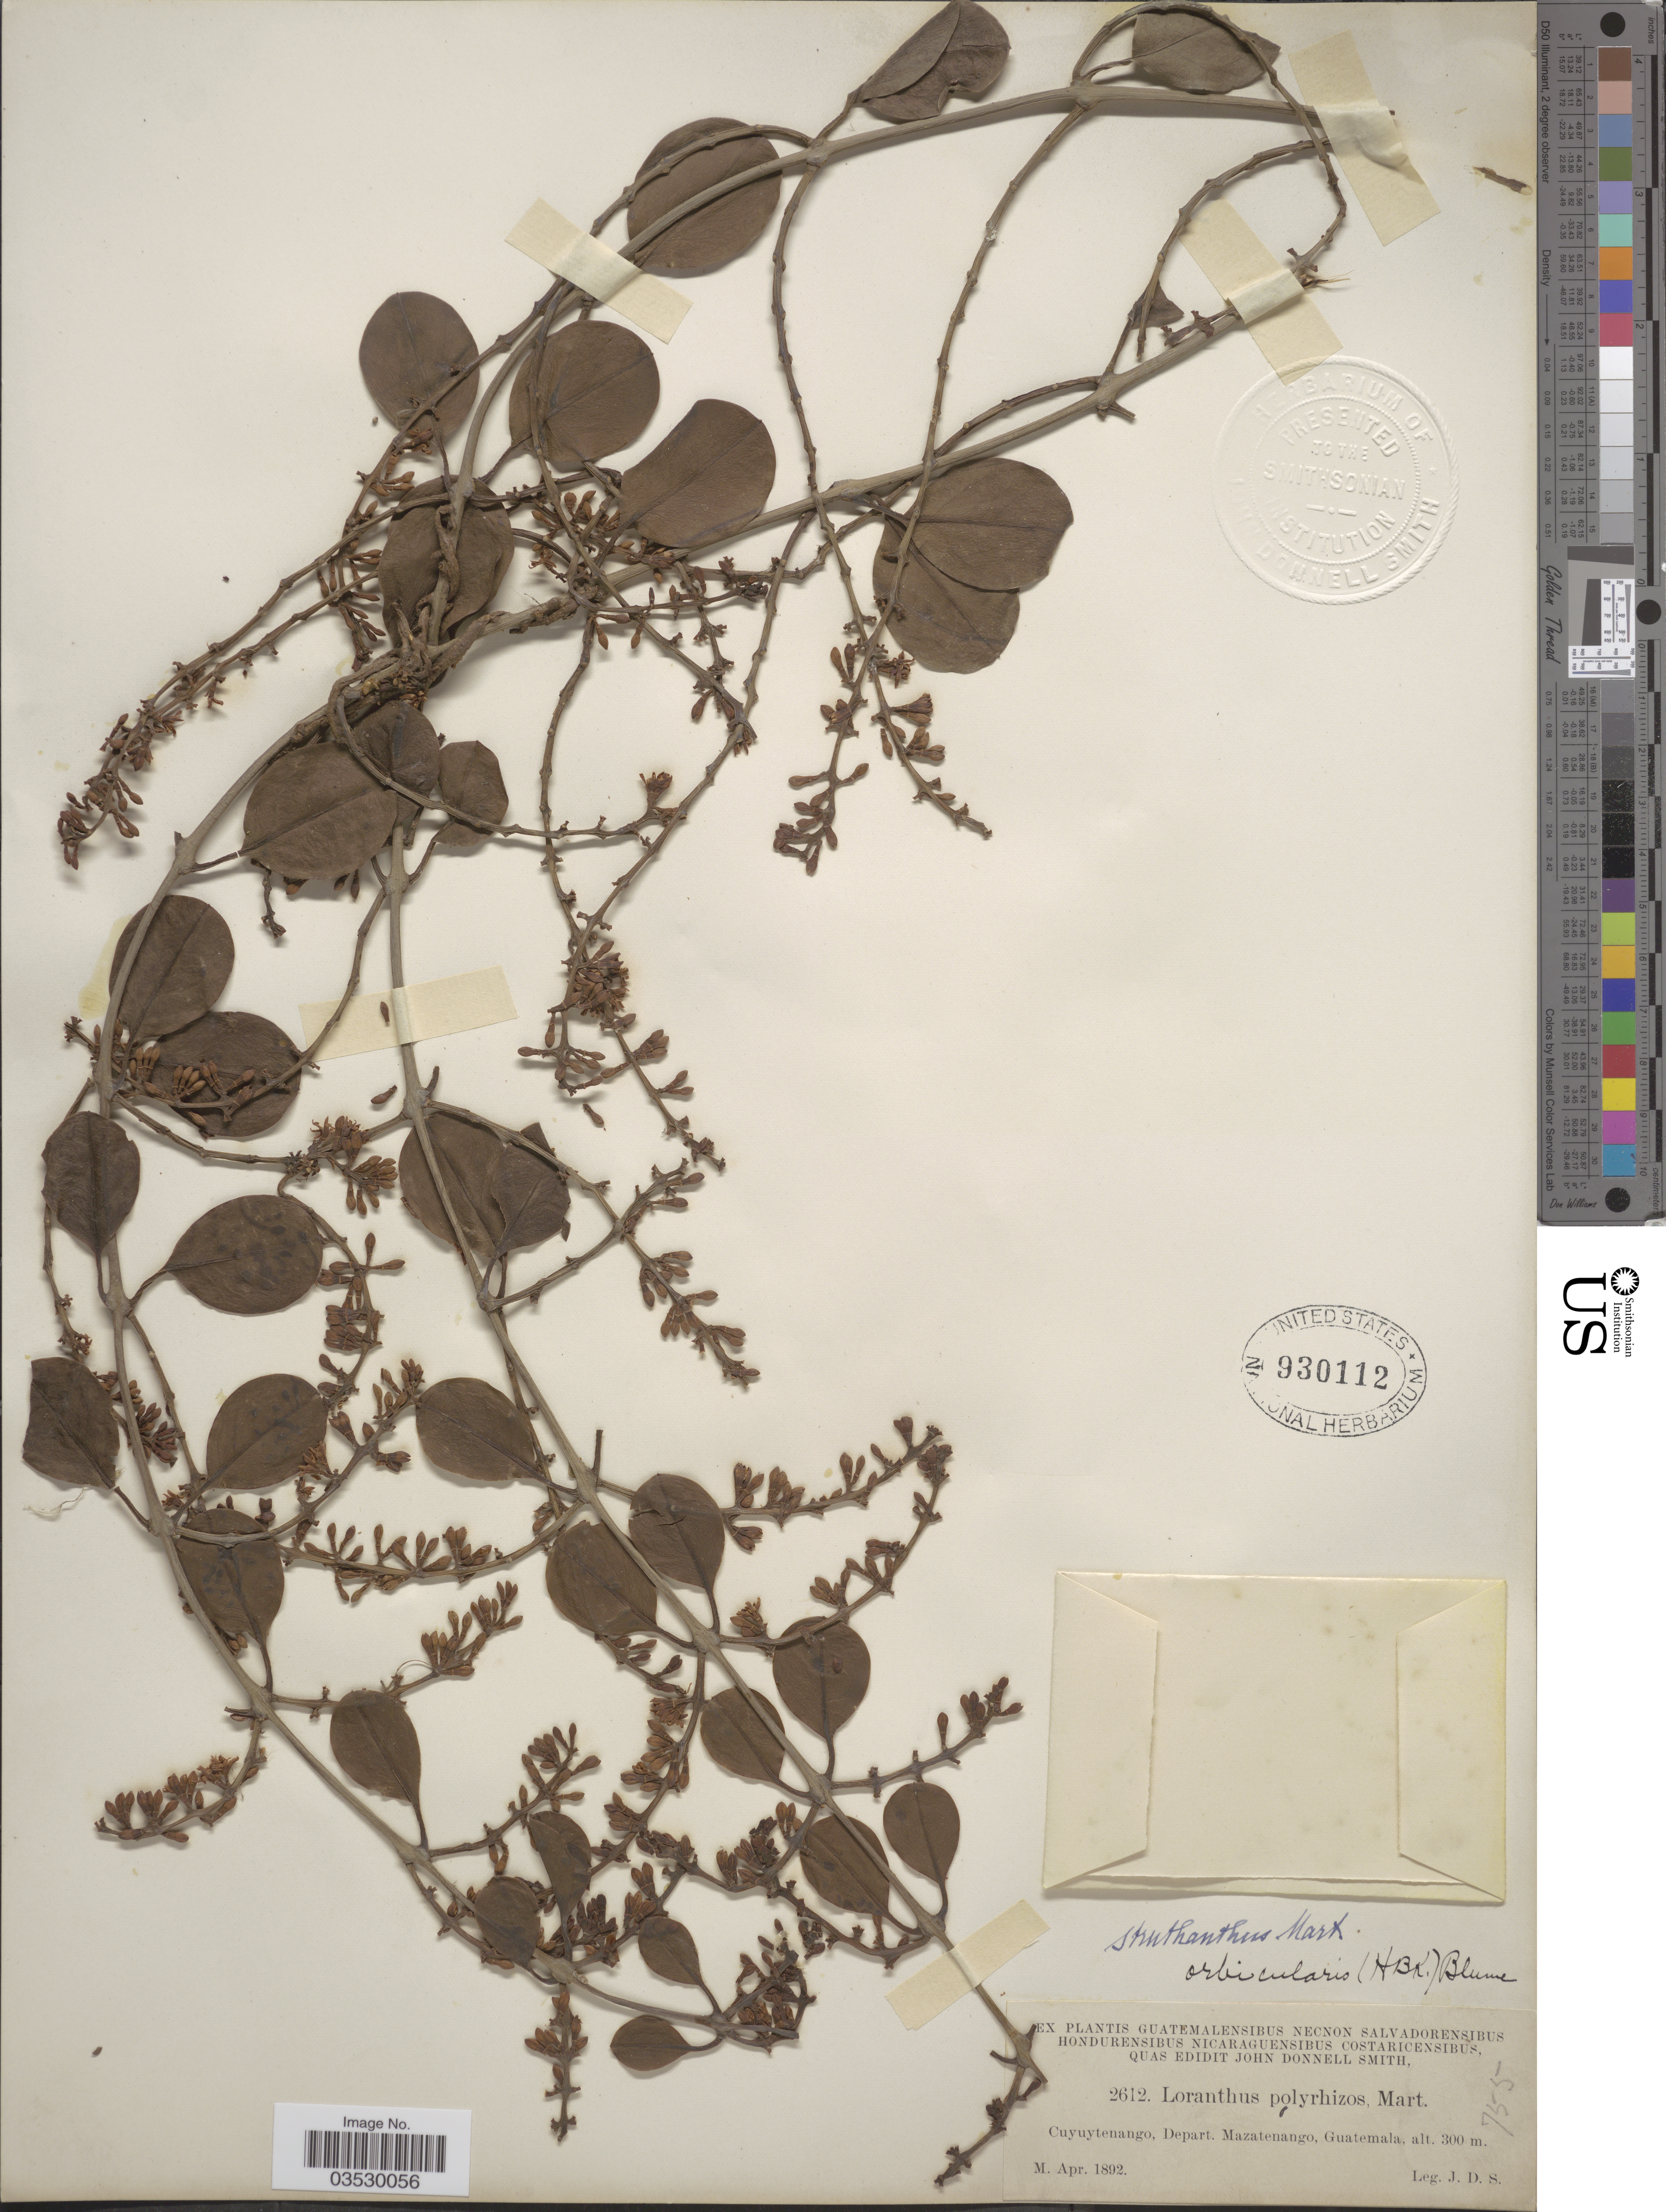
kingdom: Plantae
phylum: Tracheophyta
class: Magnoliopsida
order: Santalales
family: Loranthaceae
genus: Struthanthus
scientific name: Struthanthus orbicularis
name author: (Kunth) Blume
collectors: J. Donnell Smith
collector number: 2612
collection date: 1892-04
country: Guatemala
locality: Cuyuytenango, Depart. Mazatenango.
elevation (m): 300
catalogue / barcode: US 930112